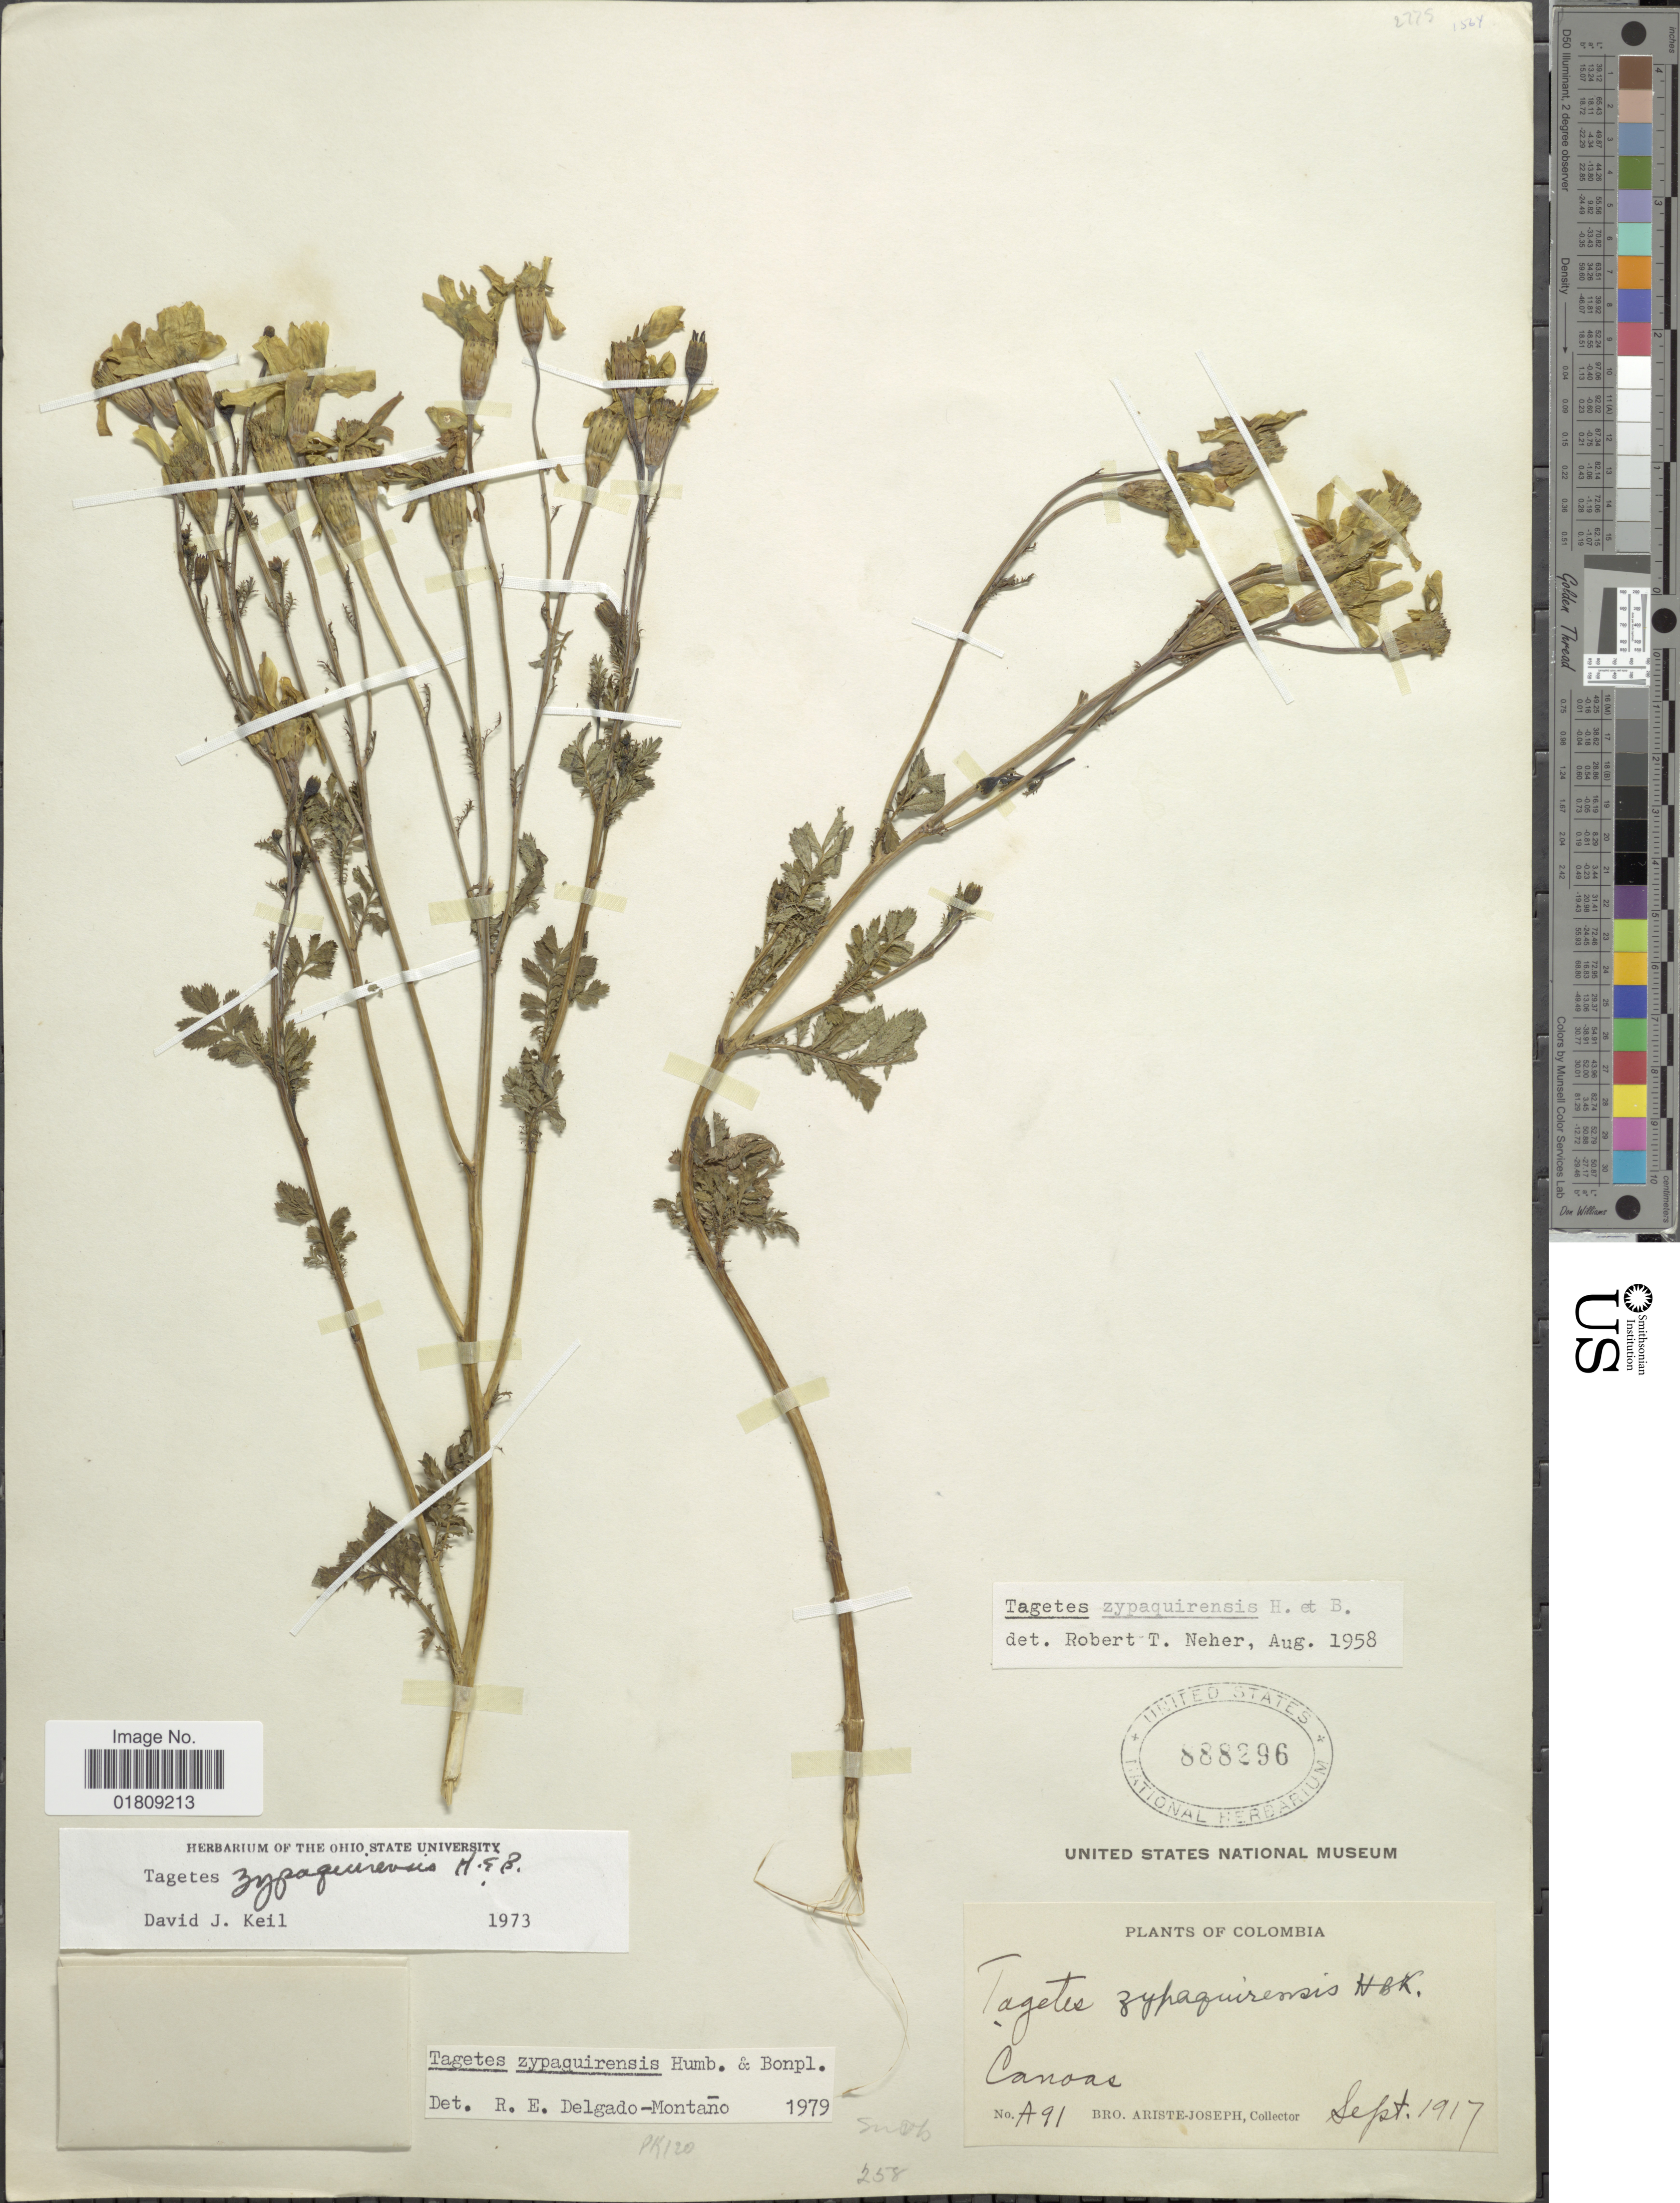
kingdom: Plantae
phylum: Tracheophyta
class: Magnoliopsida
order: Asterales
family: Asteraceae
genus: Tagetes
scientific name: Tagetes zypaquirensis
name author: Humb. & Bonpl.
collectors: Bro. Ariste-Joseph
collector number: A91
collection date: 1917-09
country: Colombia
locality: Canoas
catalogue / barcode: US 888296